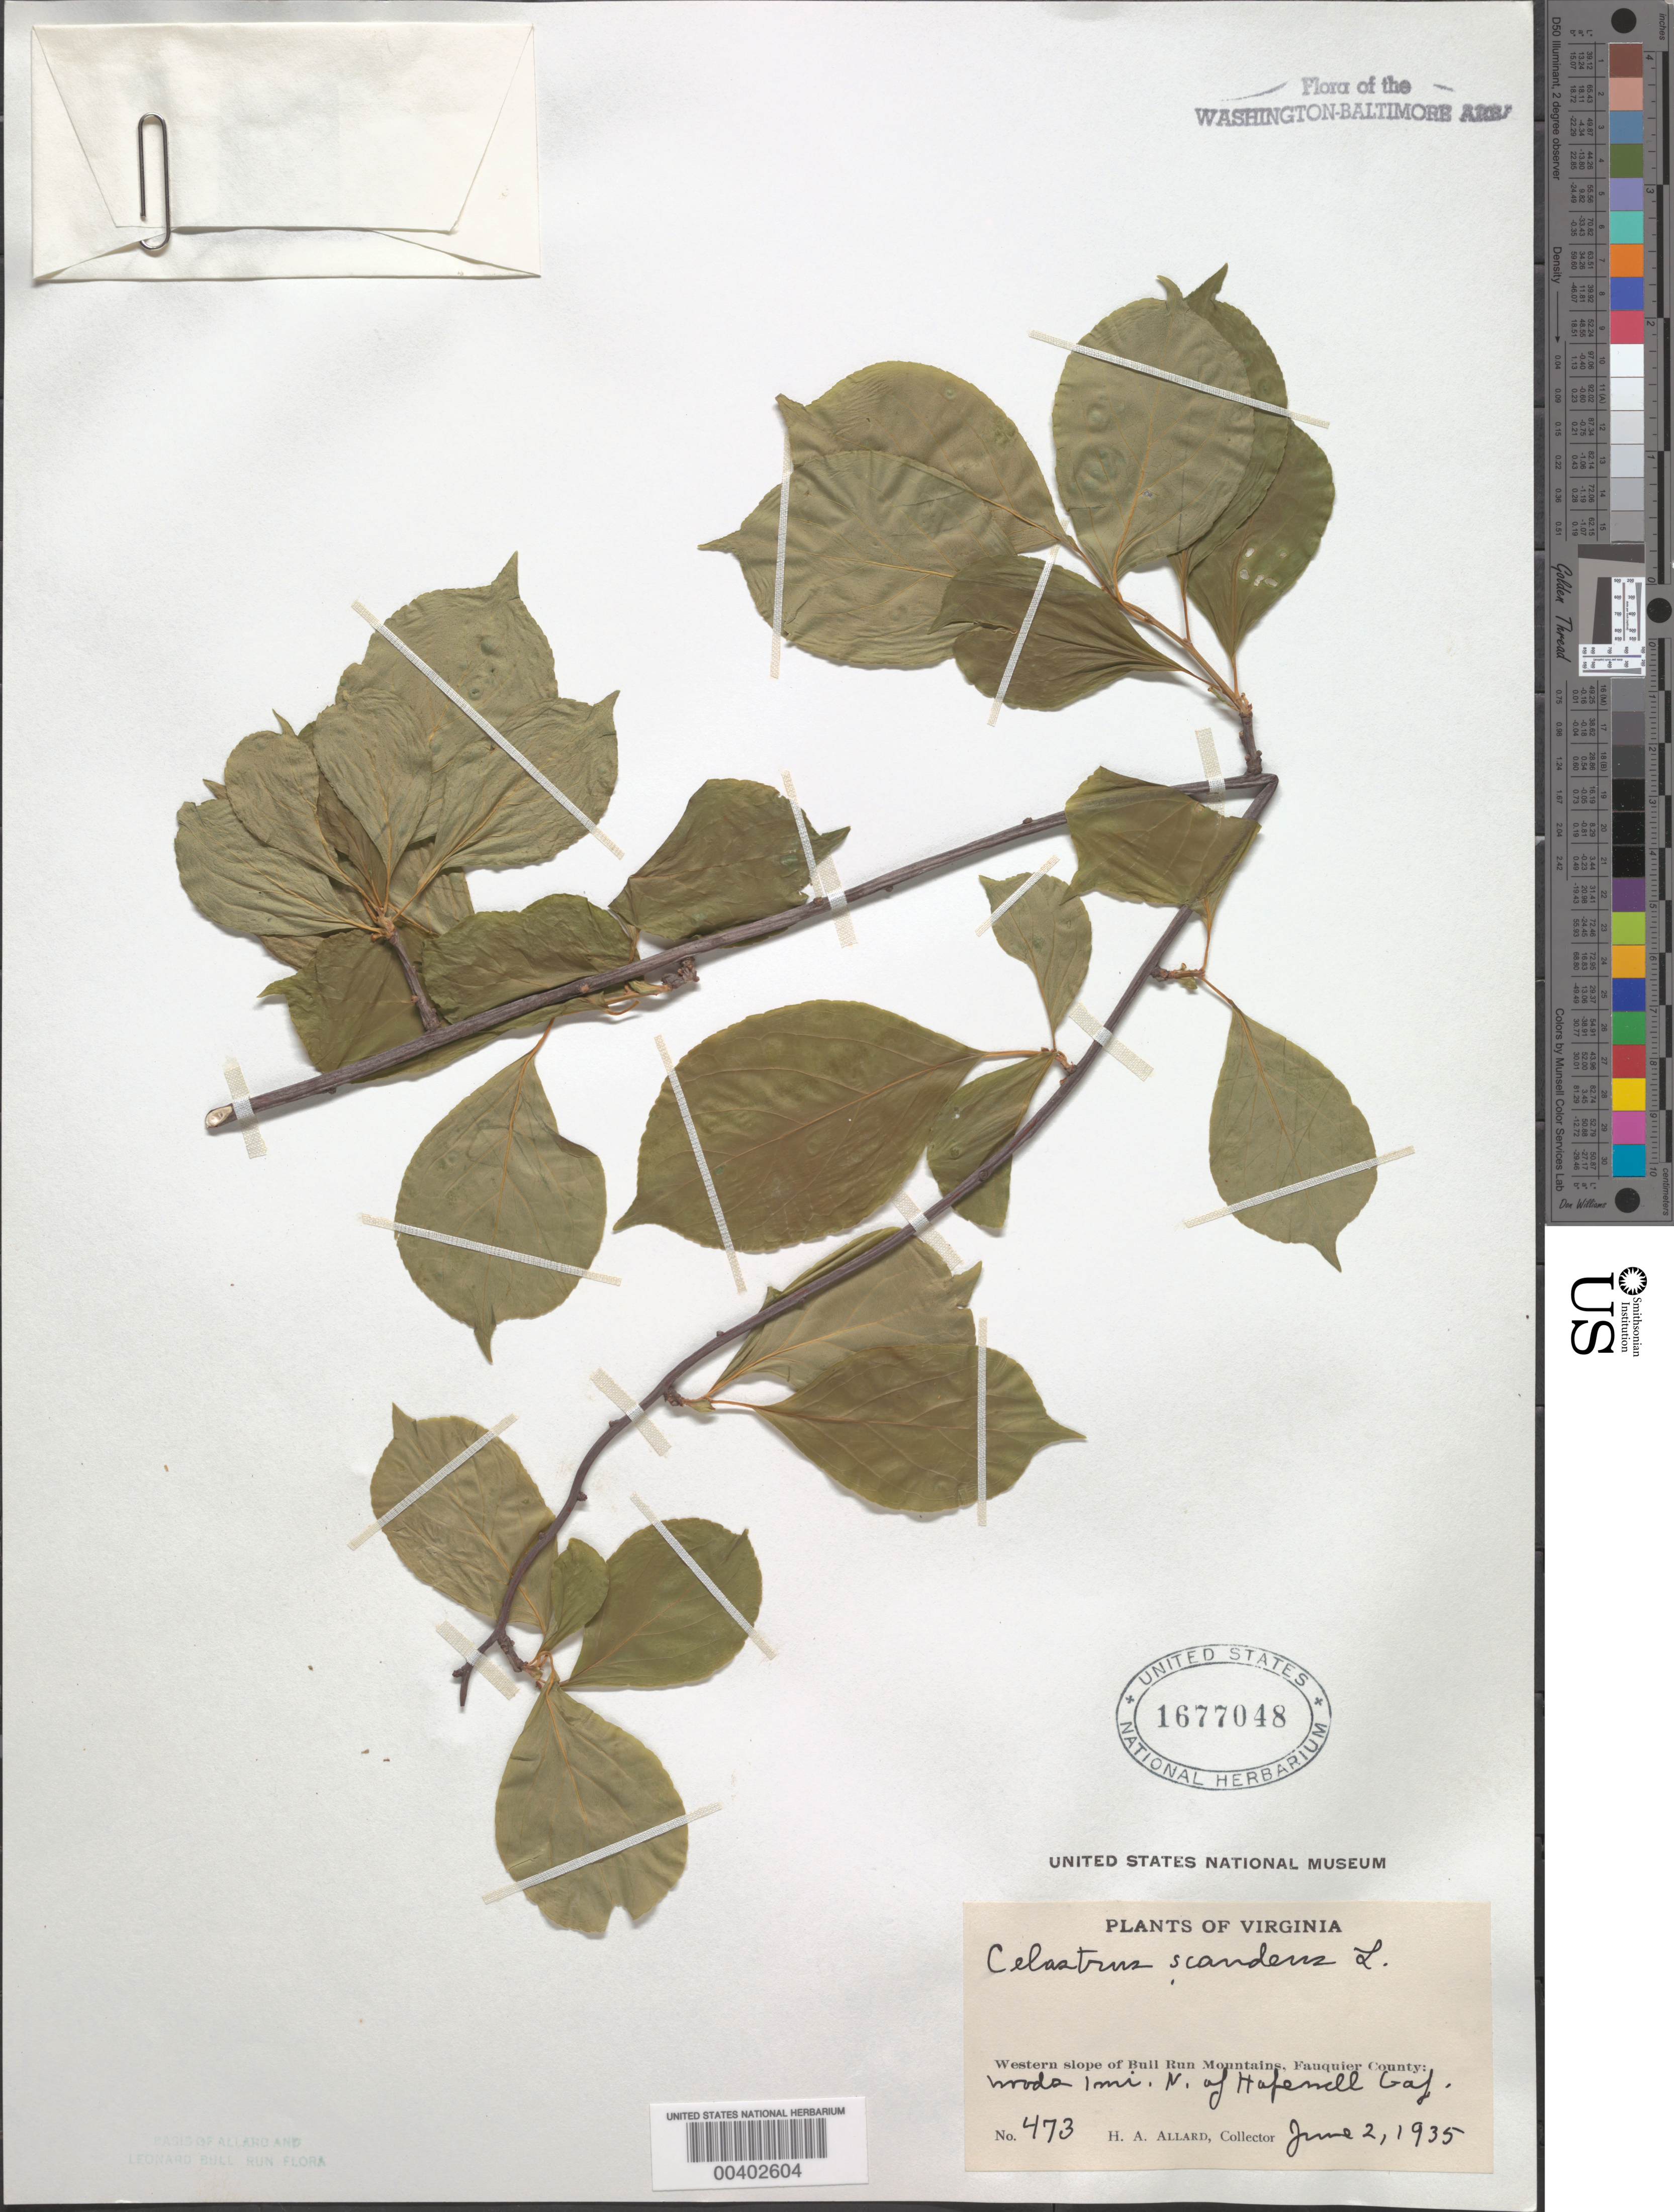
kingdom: Plantae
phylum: Tracheophyta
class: Magnoliopsida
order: Celastrales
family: Celastraceae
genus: Celastrus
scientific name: Celastrus scandens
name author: L.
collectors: H. A. Allard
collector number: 473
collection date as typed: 02 Jun 1935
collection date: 1935-06-02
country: United States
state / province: Virginia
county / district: Fauquier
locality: North of Hopewell Gap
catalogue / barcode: US 1677048